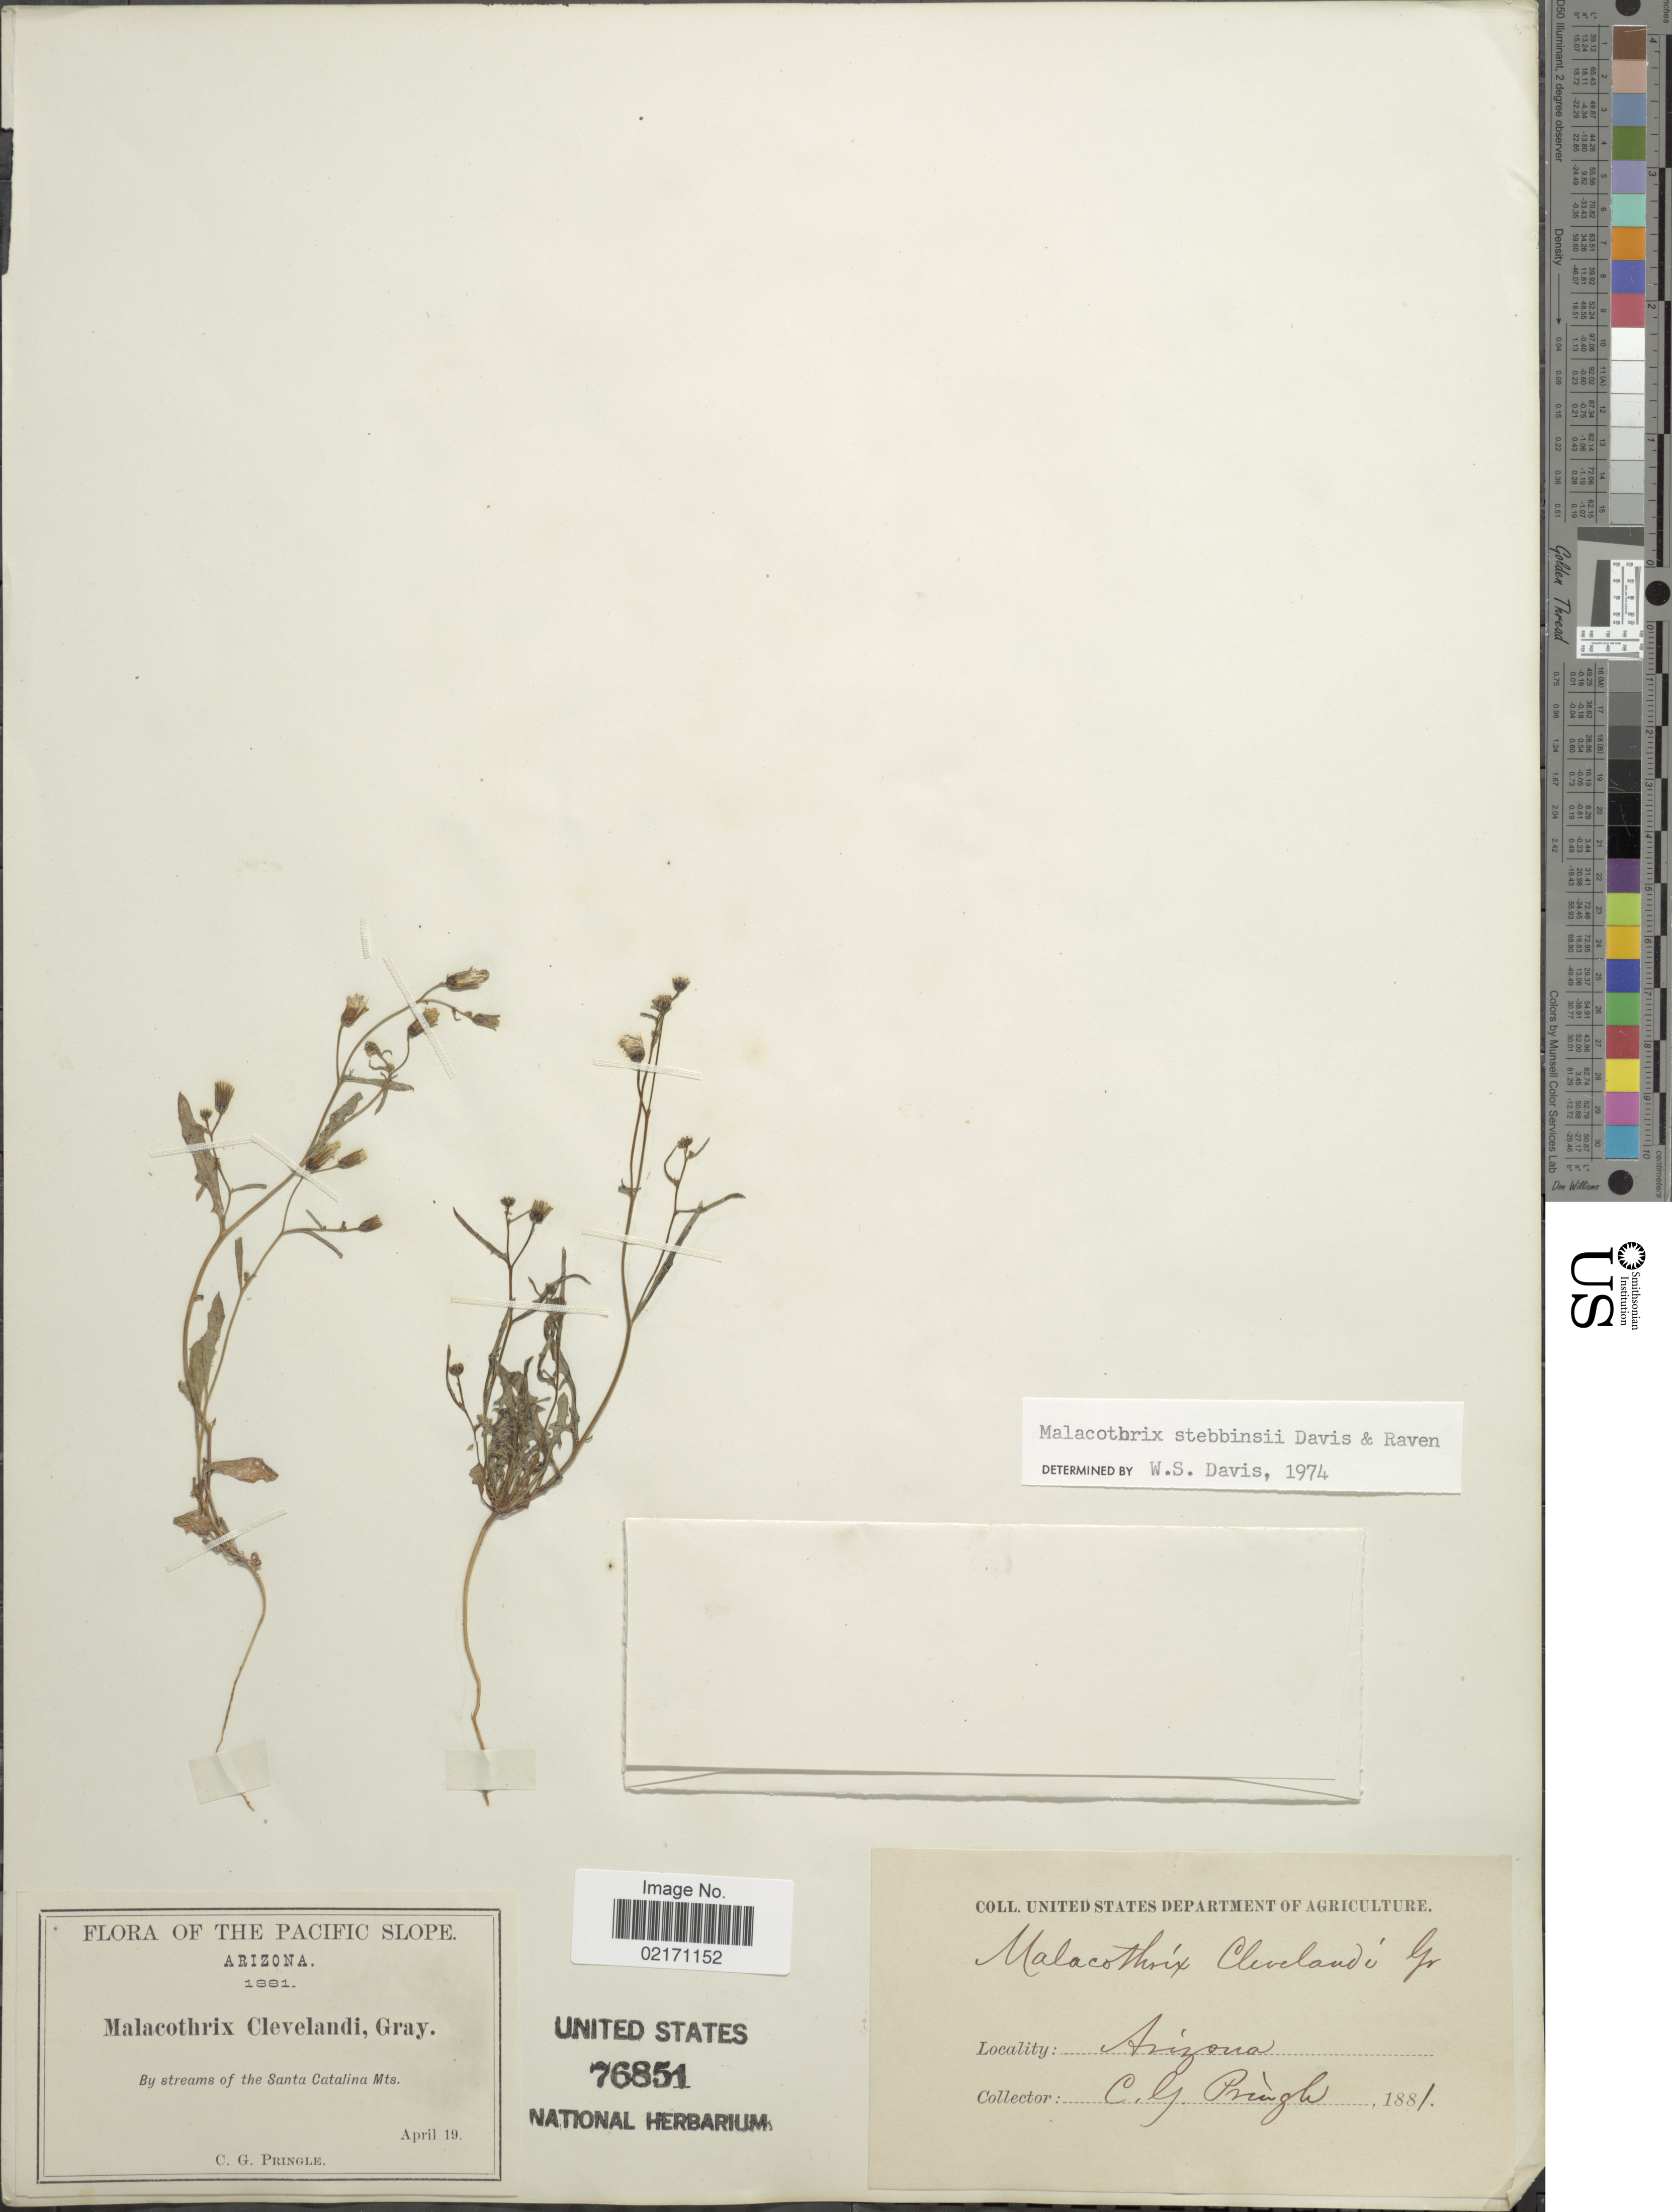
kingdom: Plantae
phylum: Tracheophyta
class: Magnoliopsida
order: Asterales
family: Asteraceae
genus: Malacothrix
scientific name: Malacothrix stebbinsii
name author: W.S. Davis & P.H. Raven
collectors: C. G. Pringle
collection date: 1881-04-19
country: United States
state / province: Arizona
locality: The Pacific Slope, Santa Catalina Mts.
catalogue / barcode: US 76851